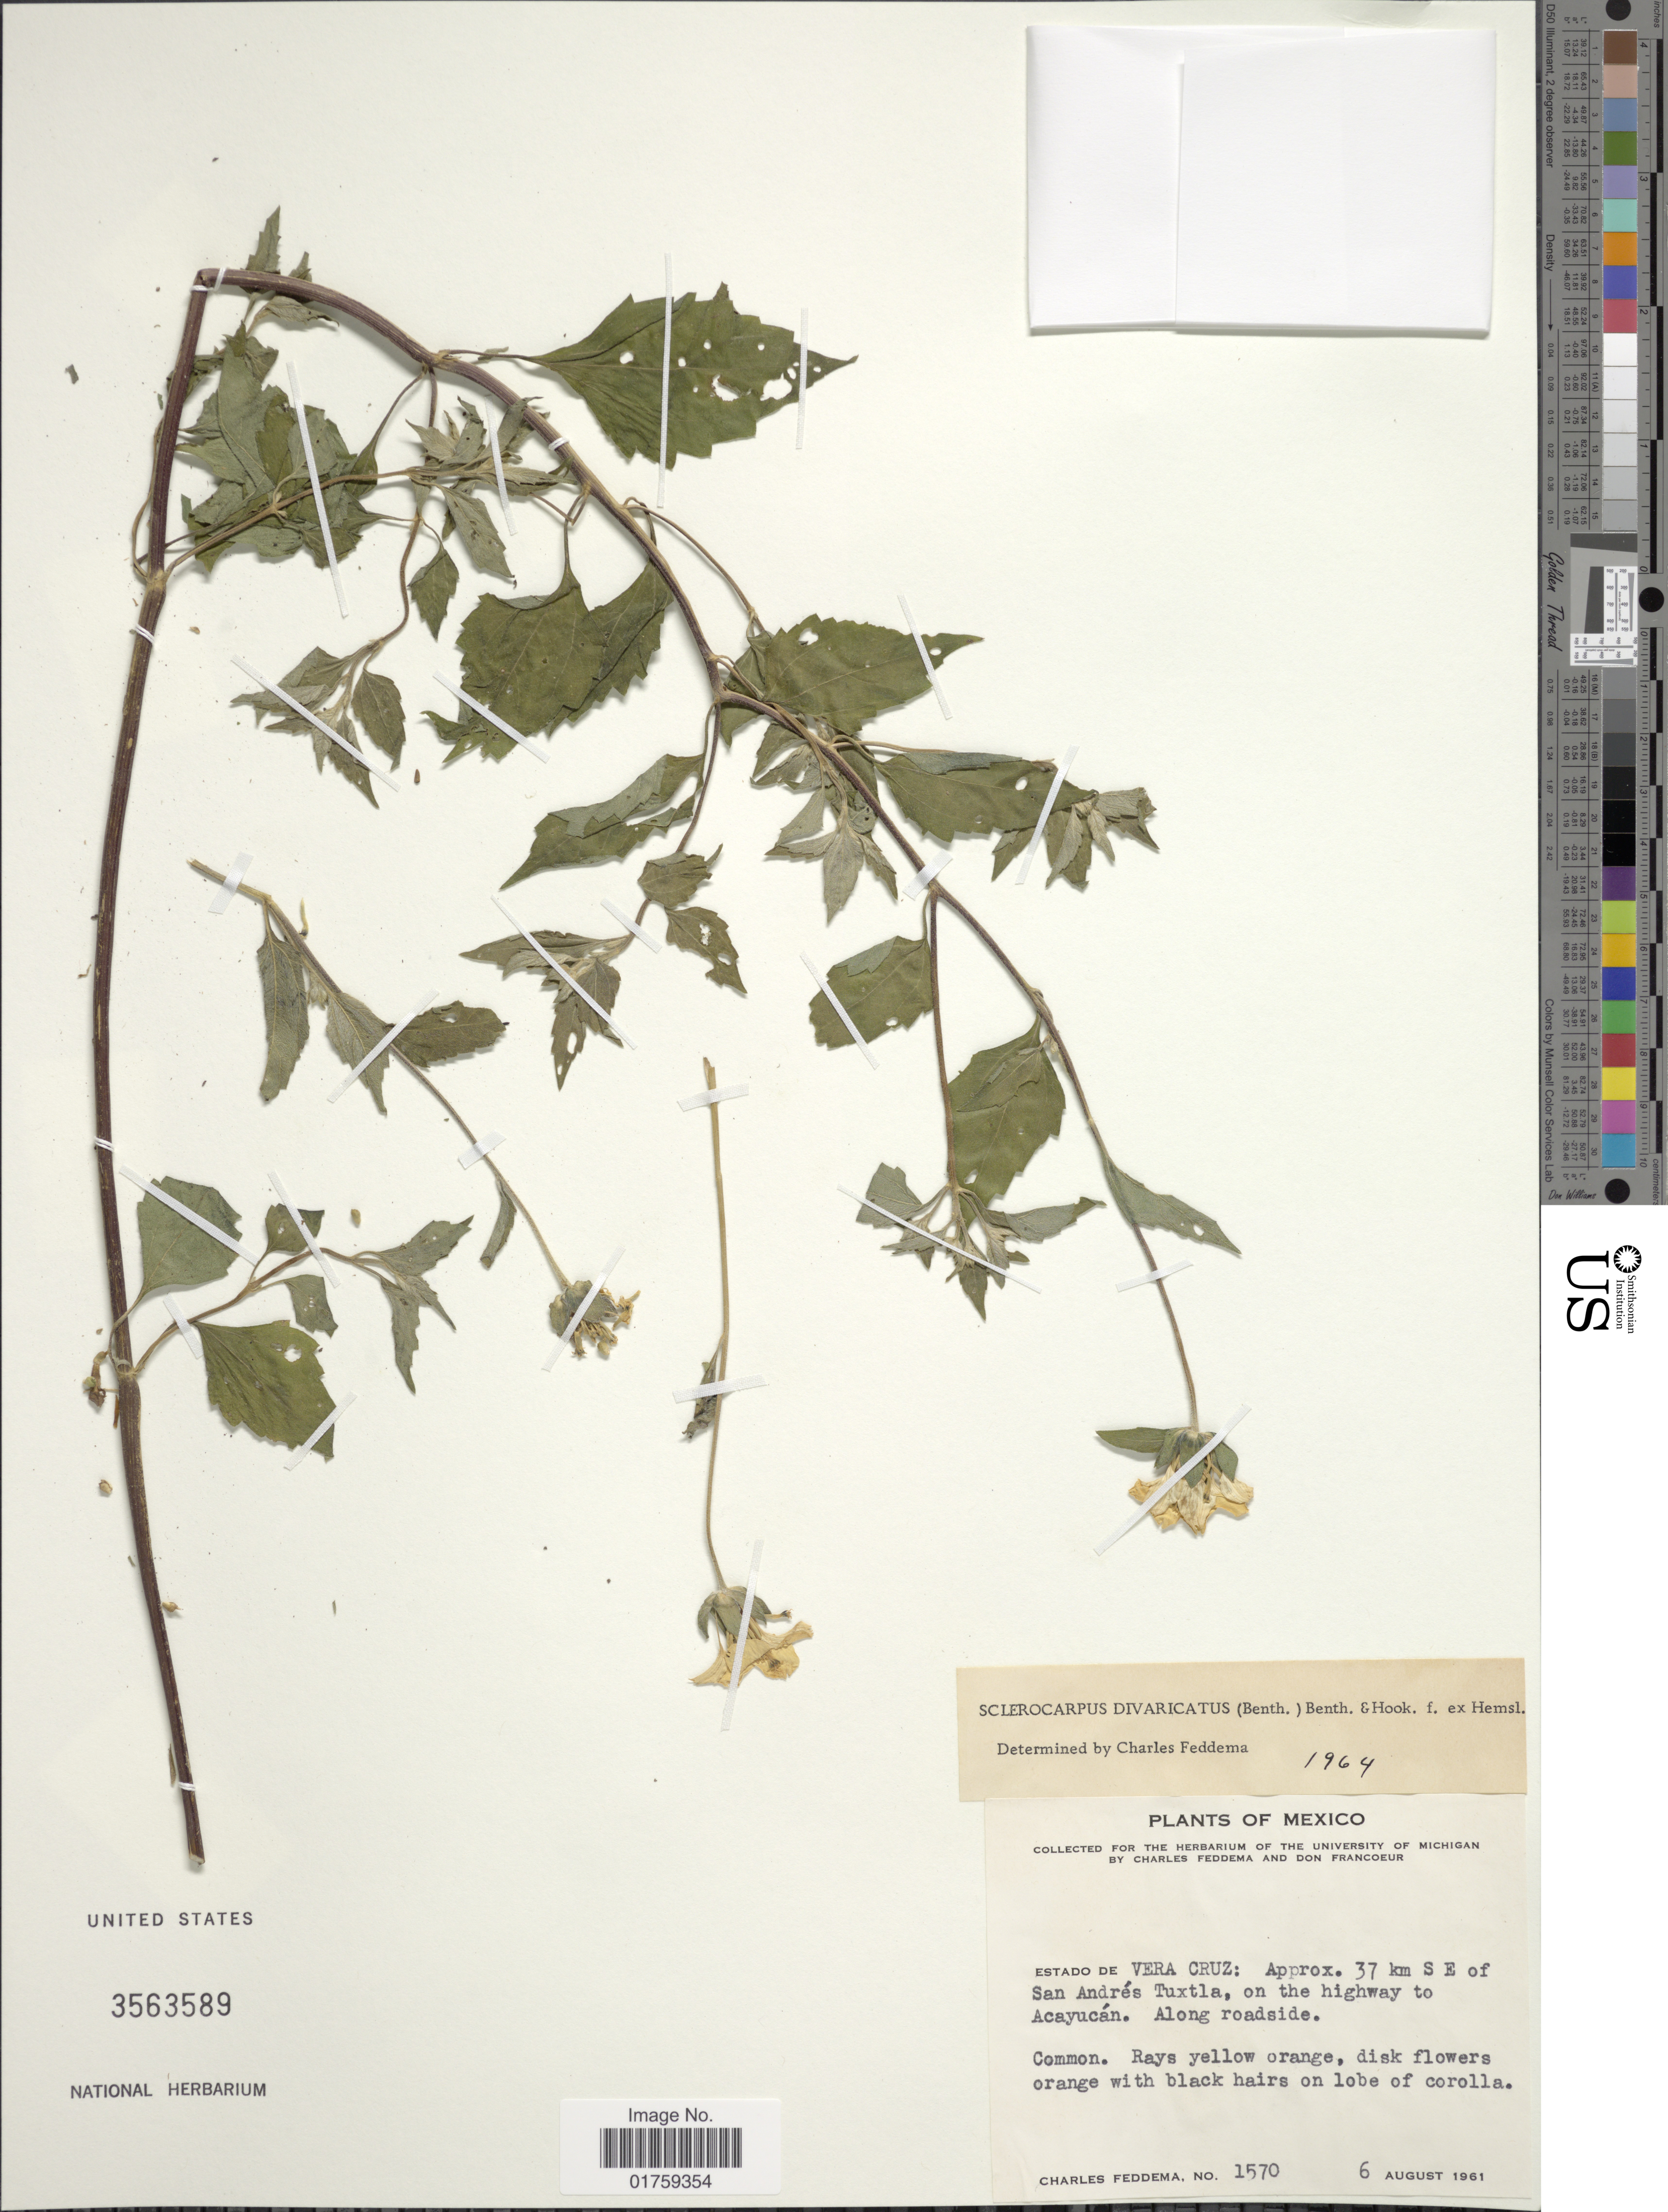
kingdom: Plantae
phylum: Tracheophyta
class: Magnoliopsida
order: Asterales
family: Asteraceae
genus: Sclerocarpus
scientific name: Sclerocarpus divaricatus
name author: (Benth.) Benth. & Hook. f. ex Hemsl.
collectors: C. Feddema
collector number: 1570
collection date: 1961-08-06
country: Mexico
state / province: Veracruz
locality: Estado de Vera Cruz: Approx. 37 km S E of San Andres Tuxtla, on the highway to Acayucan. Along roadside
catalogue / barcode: US 3563589